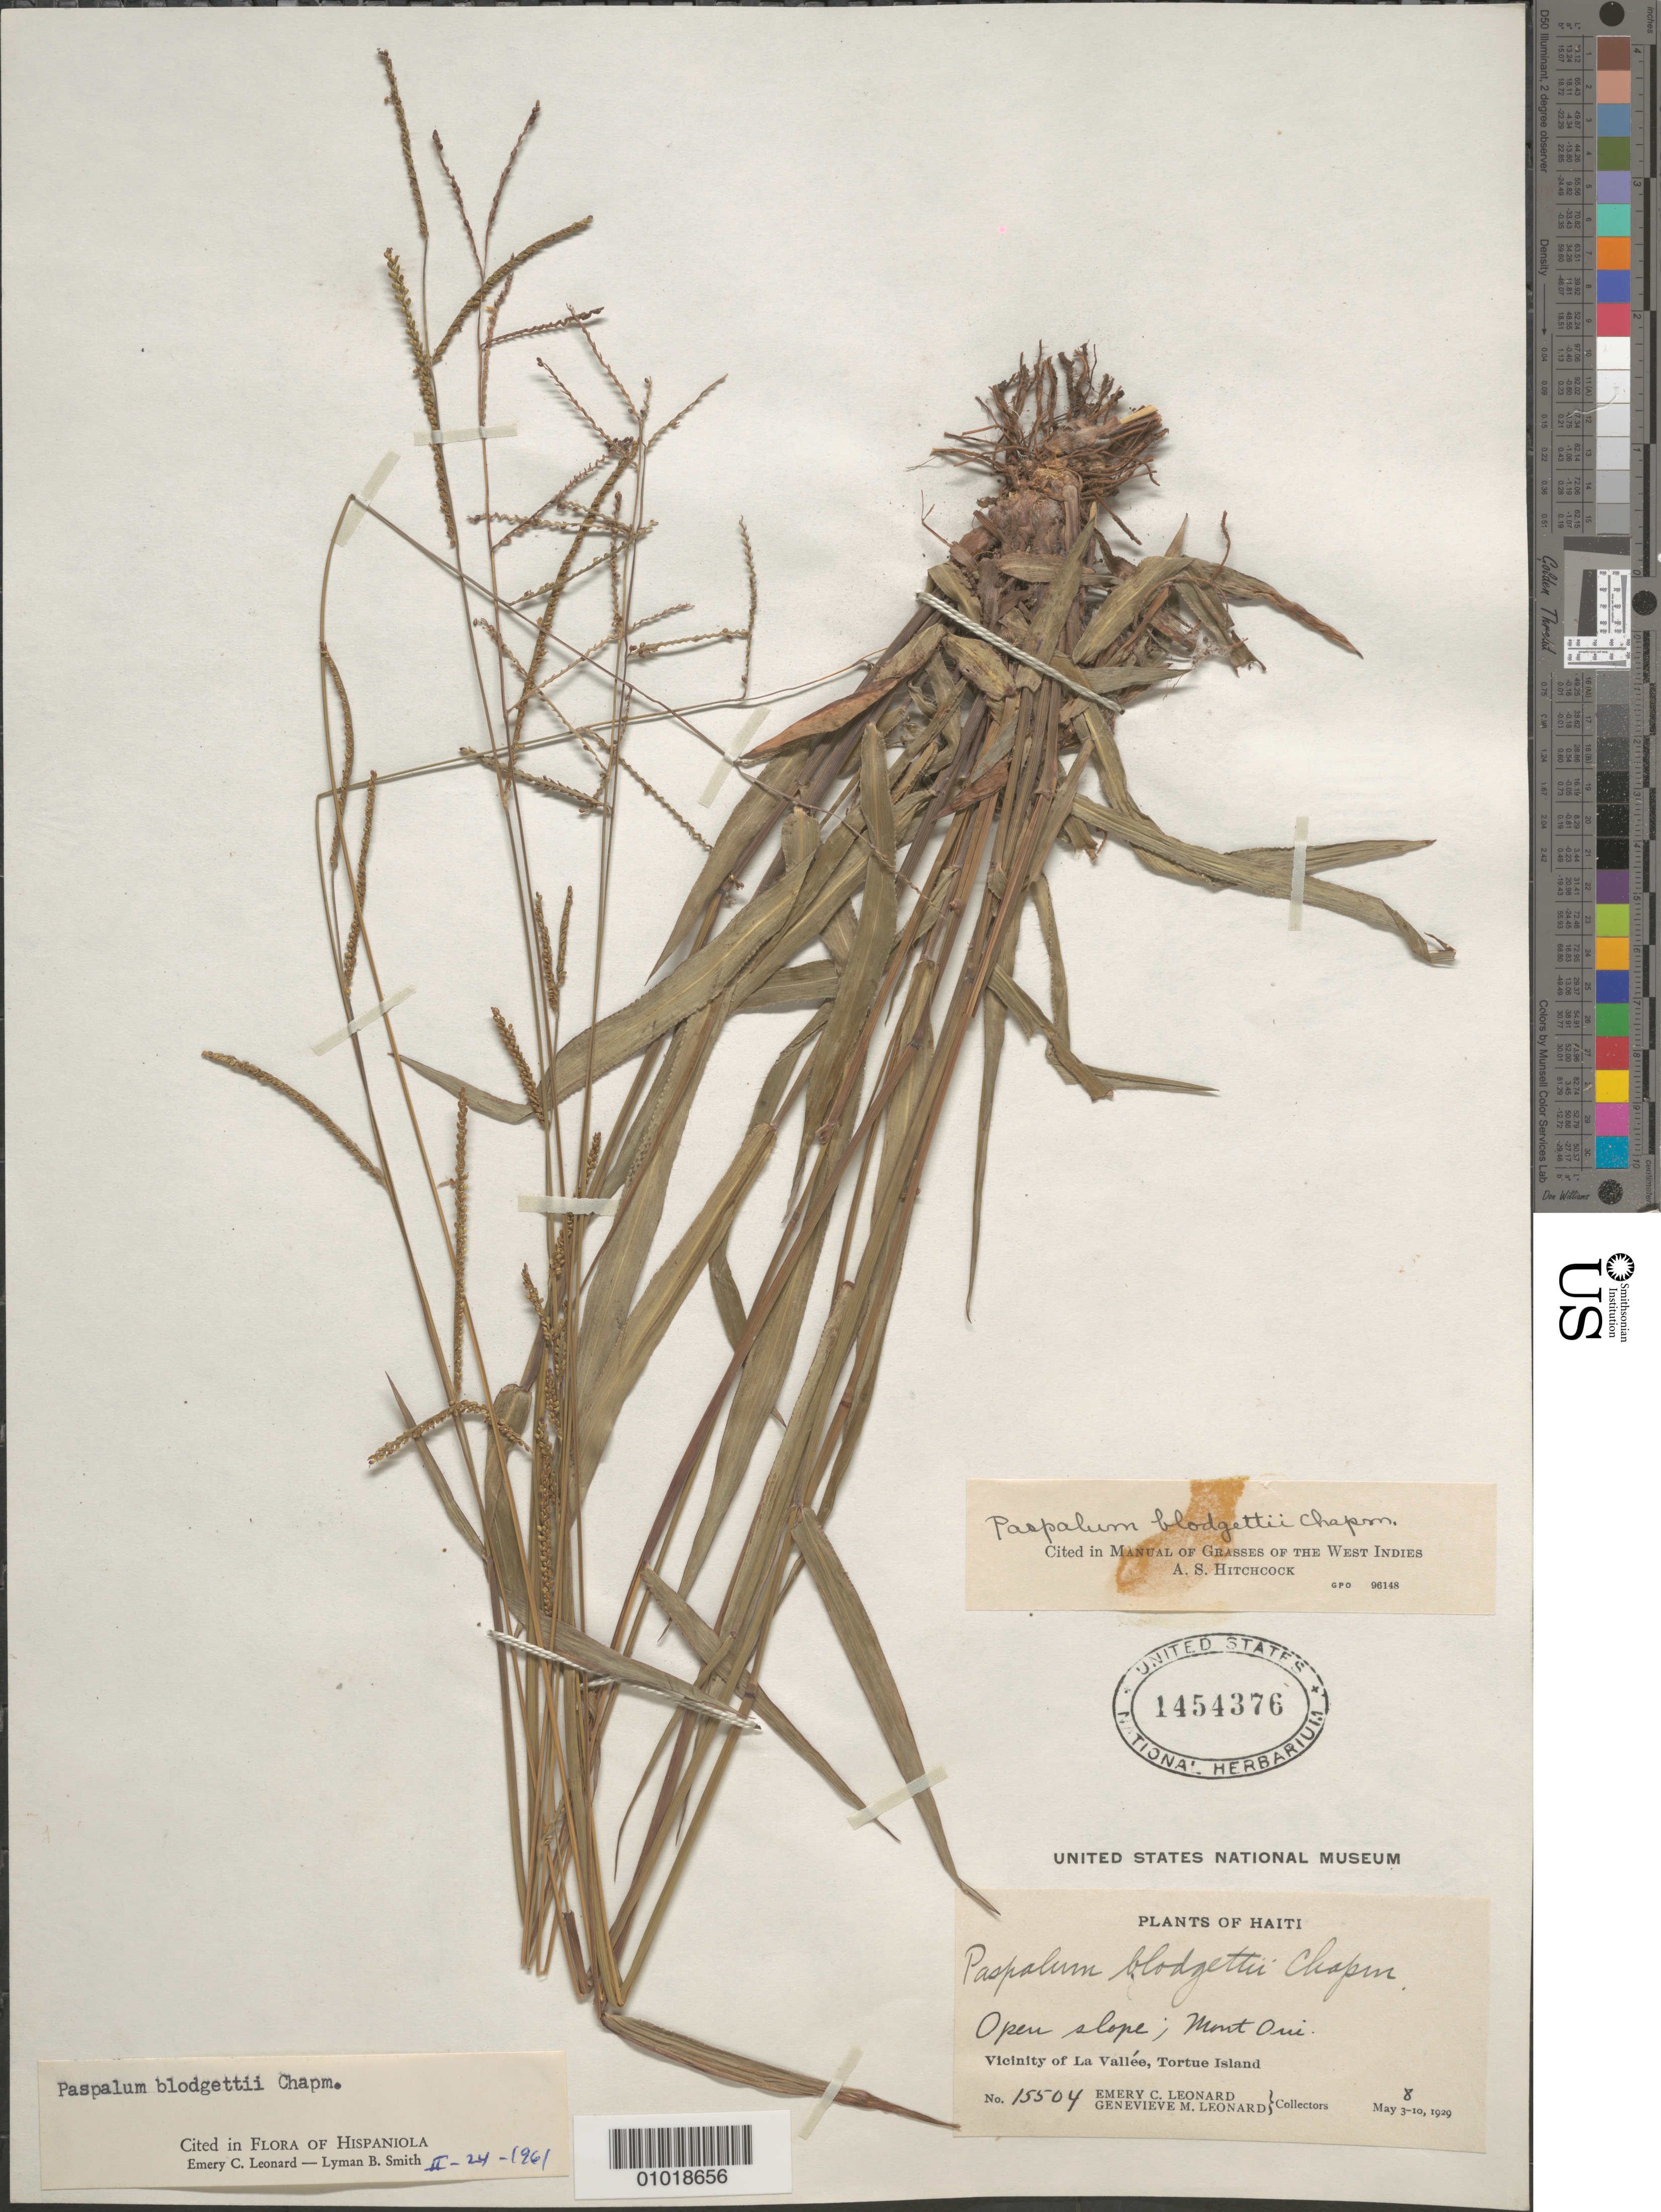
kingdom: Plantae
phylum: Tracheophyta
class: Liliopsida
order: Poales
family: Poaceae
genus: Paspalum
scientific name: Paspalum blodgettii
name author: Chapm.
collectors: E. C. Leonard & G. M. Leonard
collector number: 15504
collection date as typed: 08 May 1929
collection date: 1929-05-08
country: Haiti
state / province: Nord-Óuest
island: Île de la Tortue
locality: Open slope, Mt. Oui, Vic. of La Vallee, Tortue Island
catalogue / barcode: US 1454376